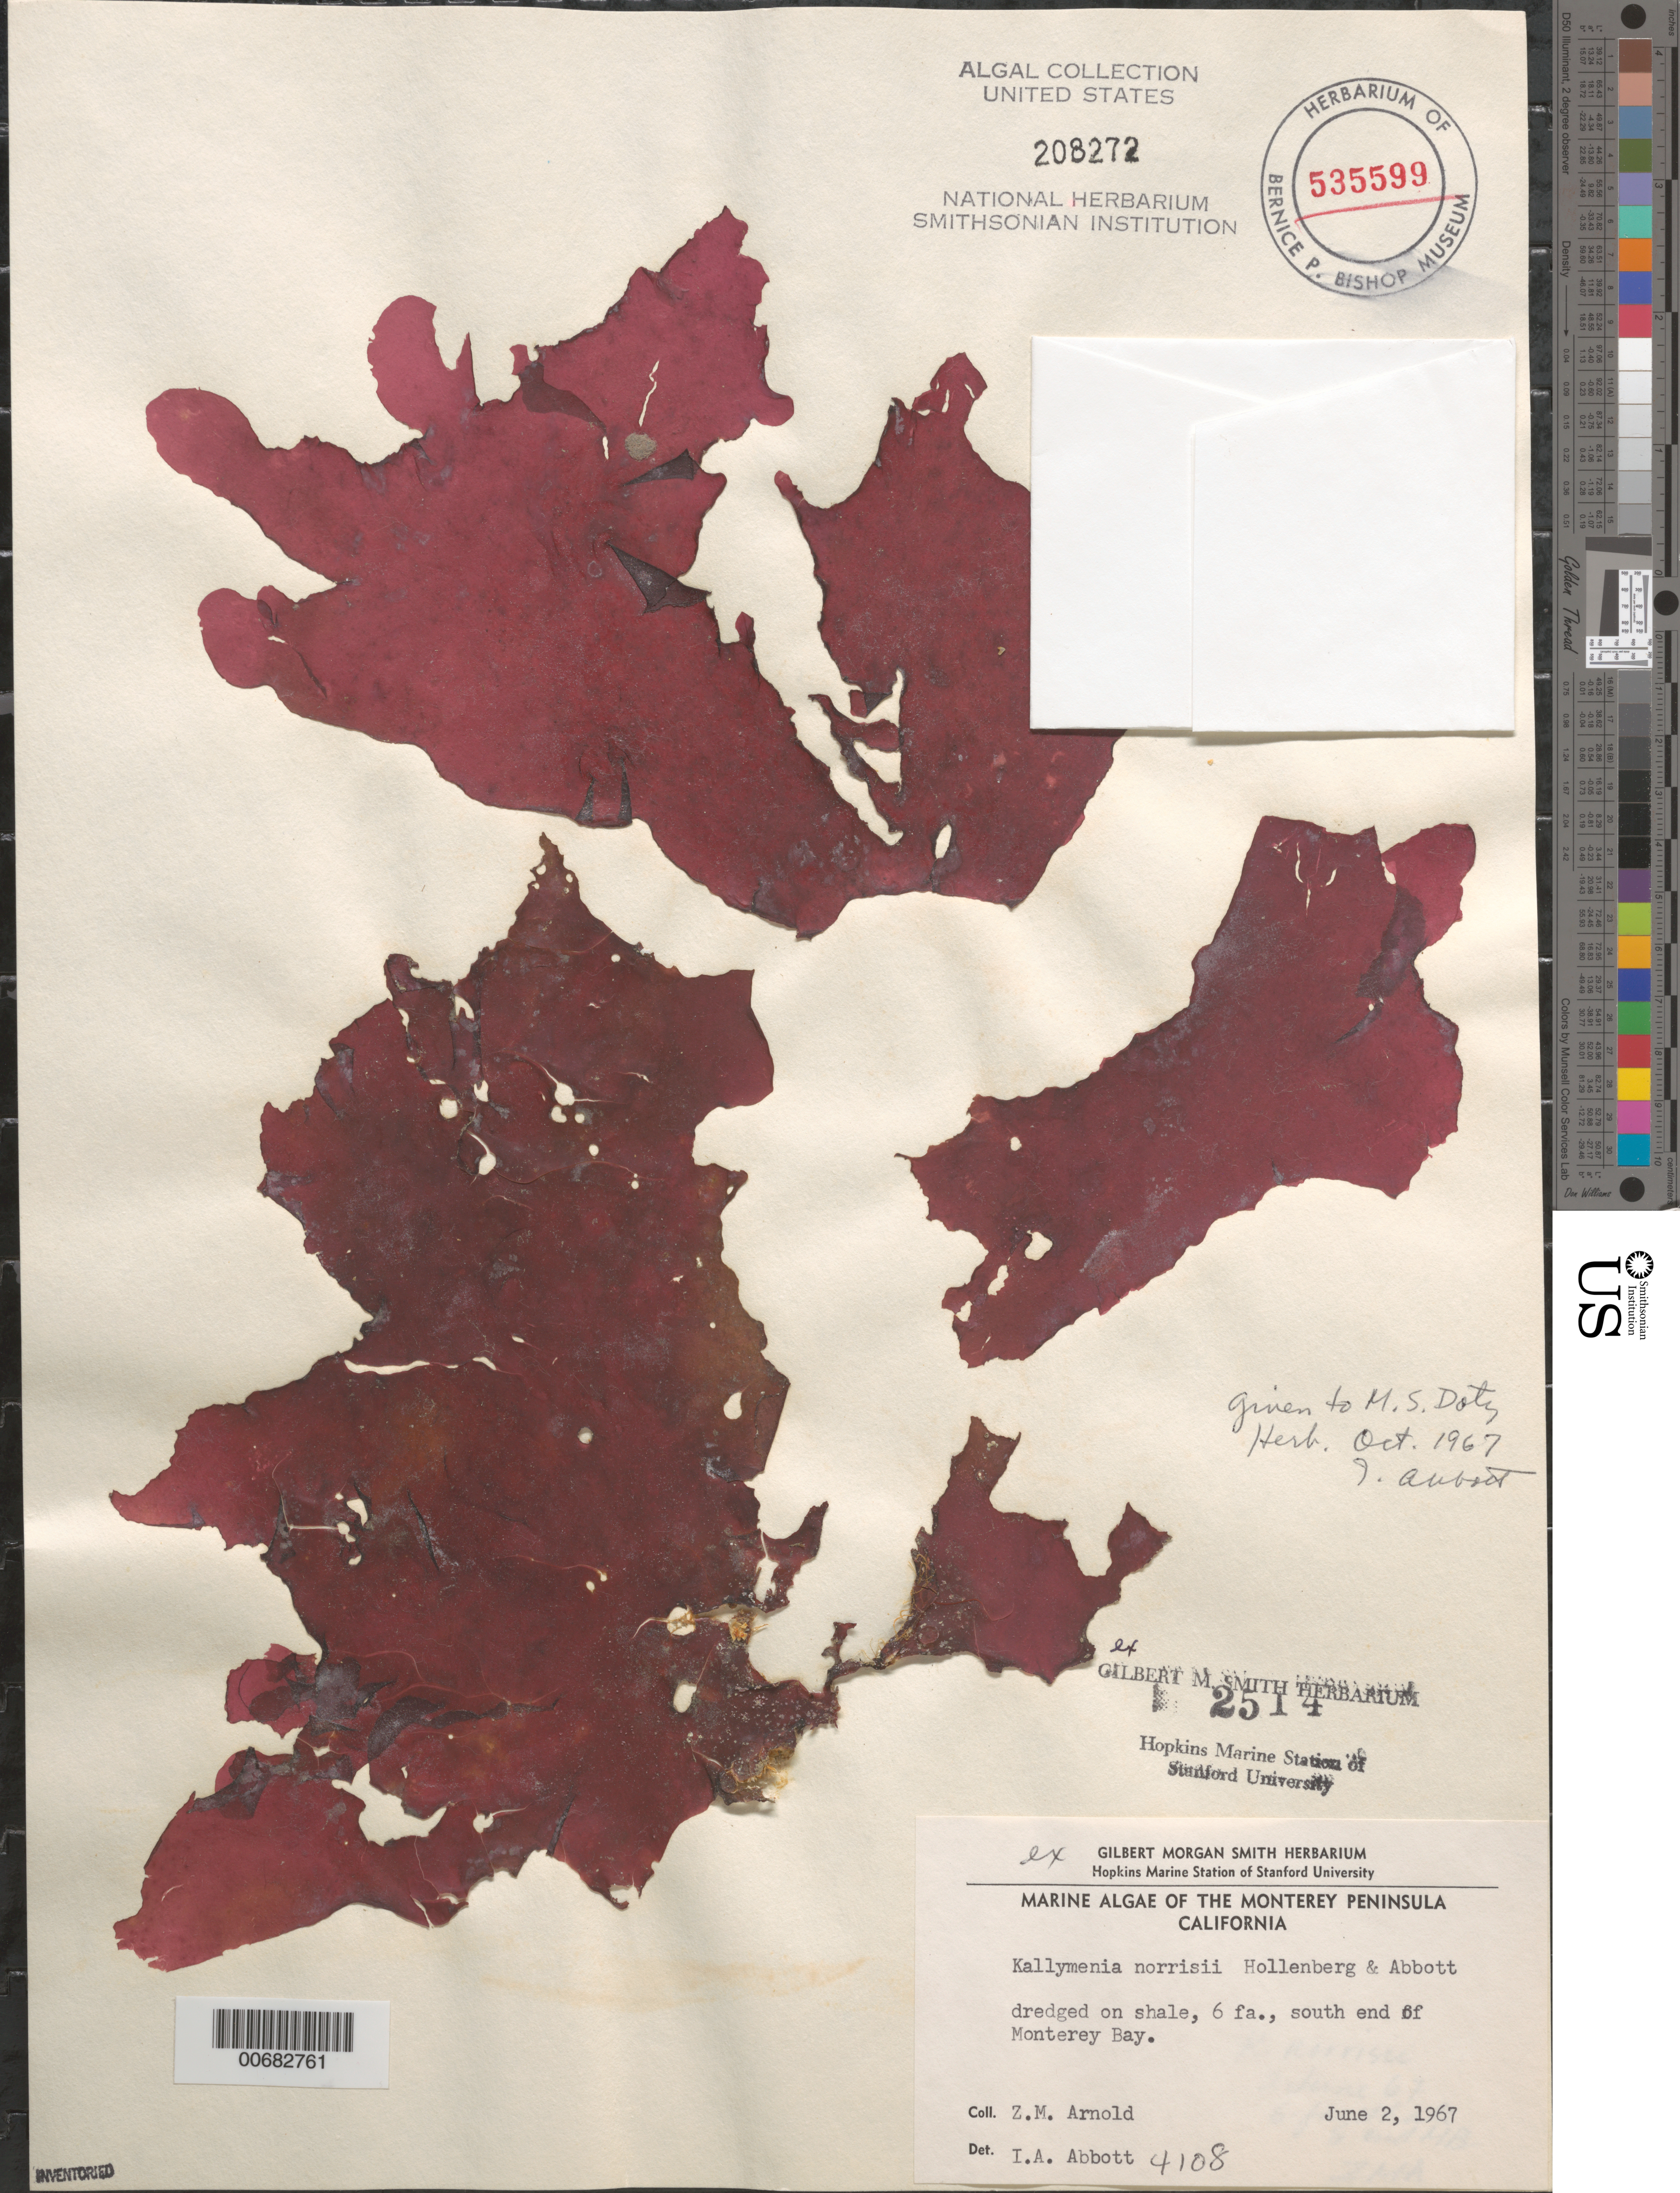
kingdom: Plantae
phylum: Rhodophyta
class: Florideophyceae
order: Gigartinales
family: Kallymeniaceae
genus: Kallymenia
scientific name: Kallymenia norrisii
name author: Hollenb. & I.A. Abbott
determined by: Abbott, Isabella A.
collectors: Z. M. Arnold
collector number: IAA 4108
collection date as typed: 02 Jun 1967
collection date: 1967-06-02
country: United States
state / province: California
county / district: Monterey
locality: Monterey Bay, south end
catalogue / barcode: US 208272